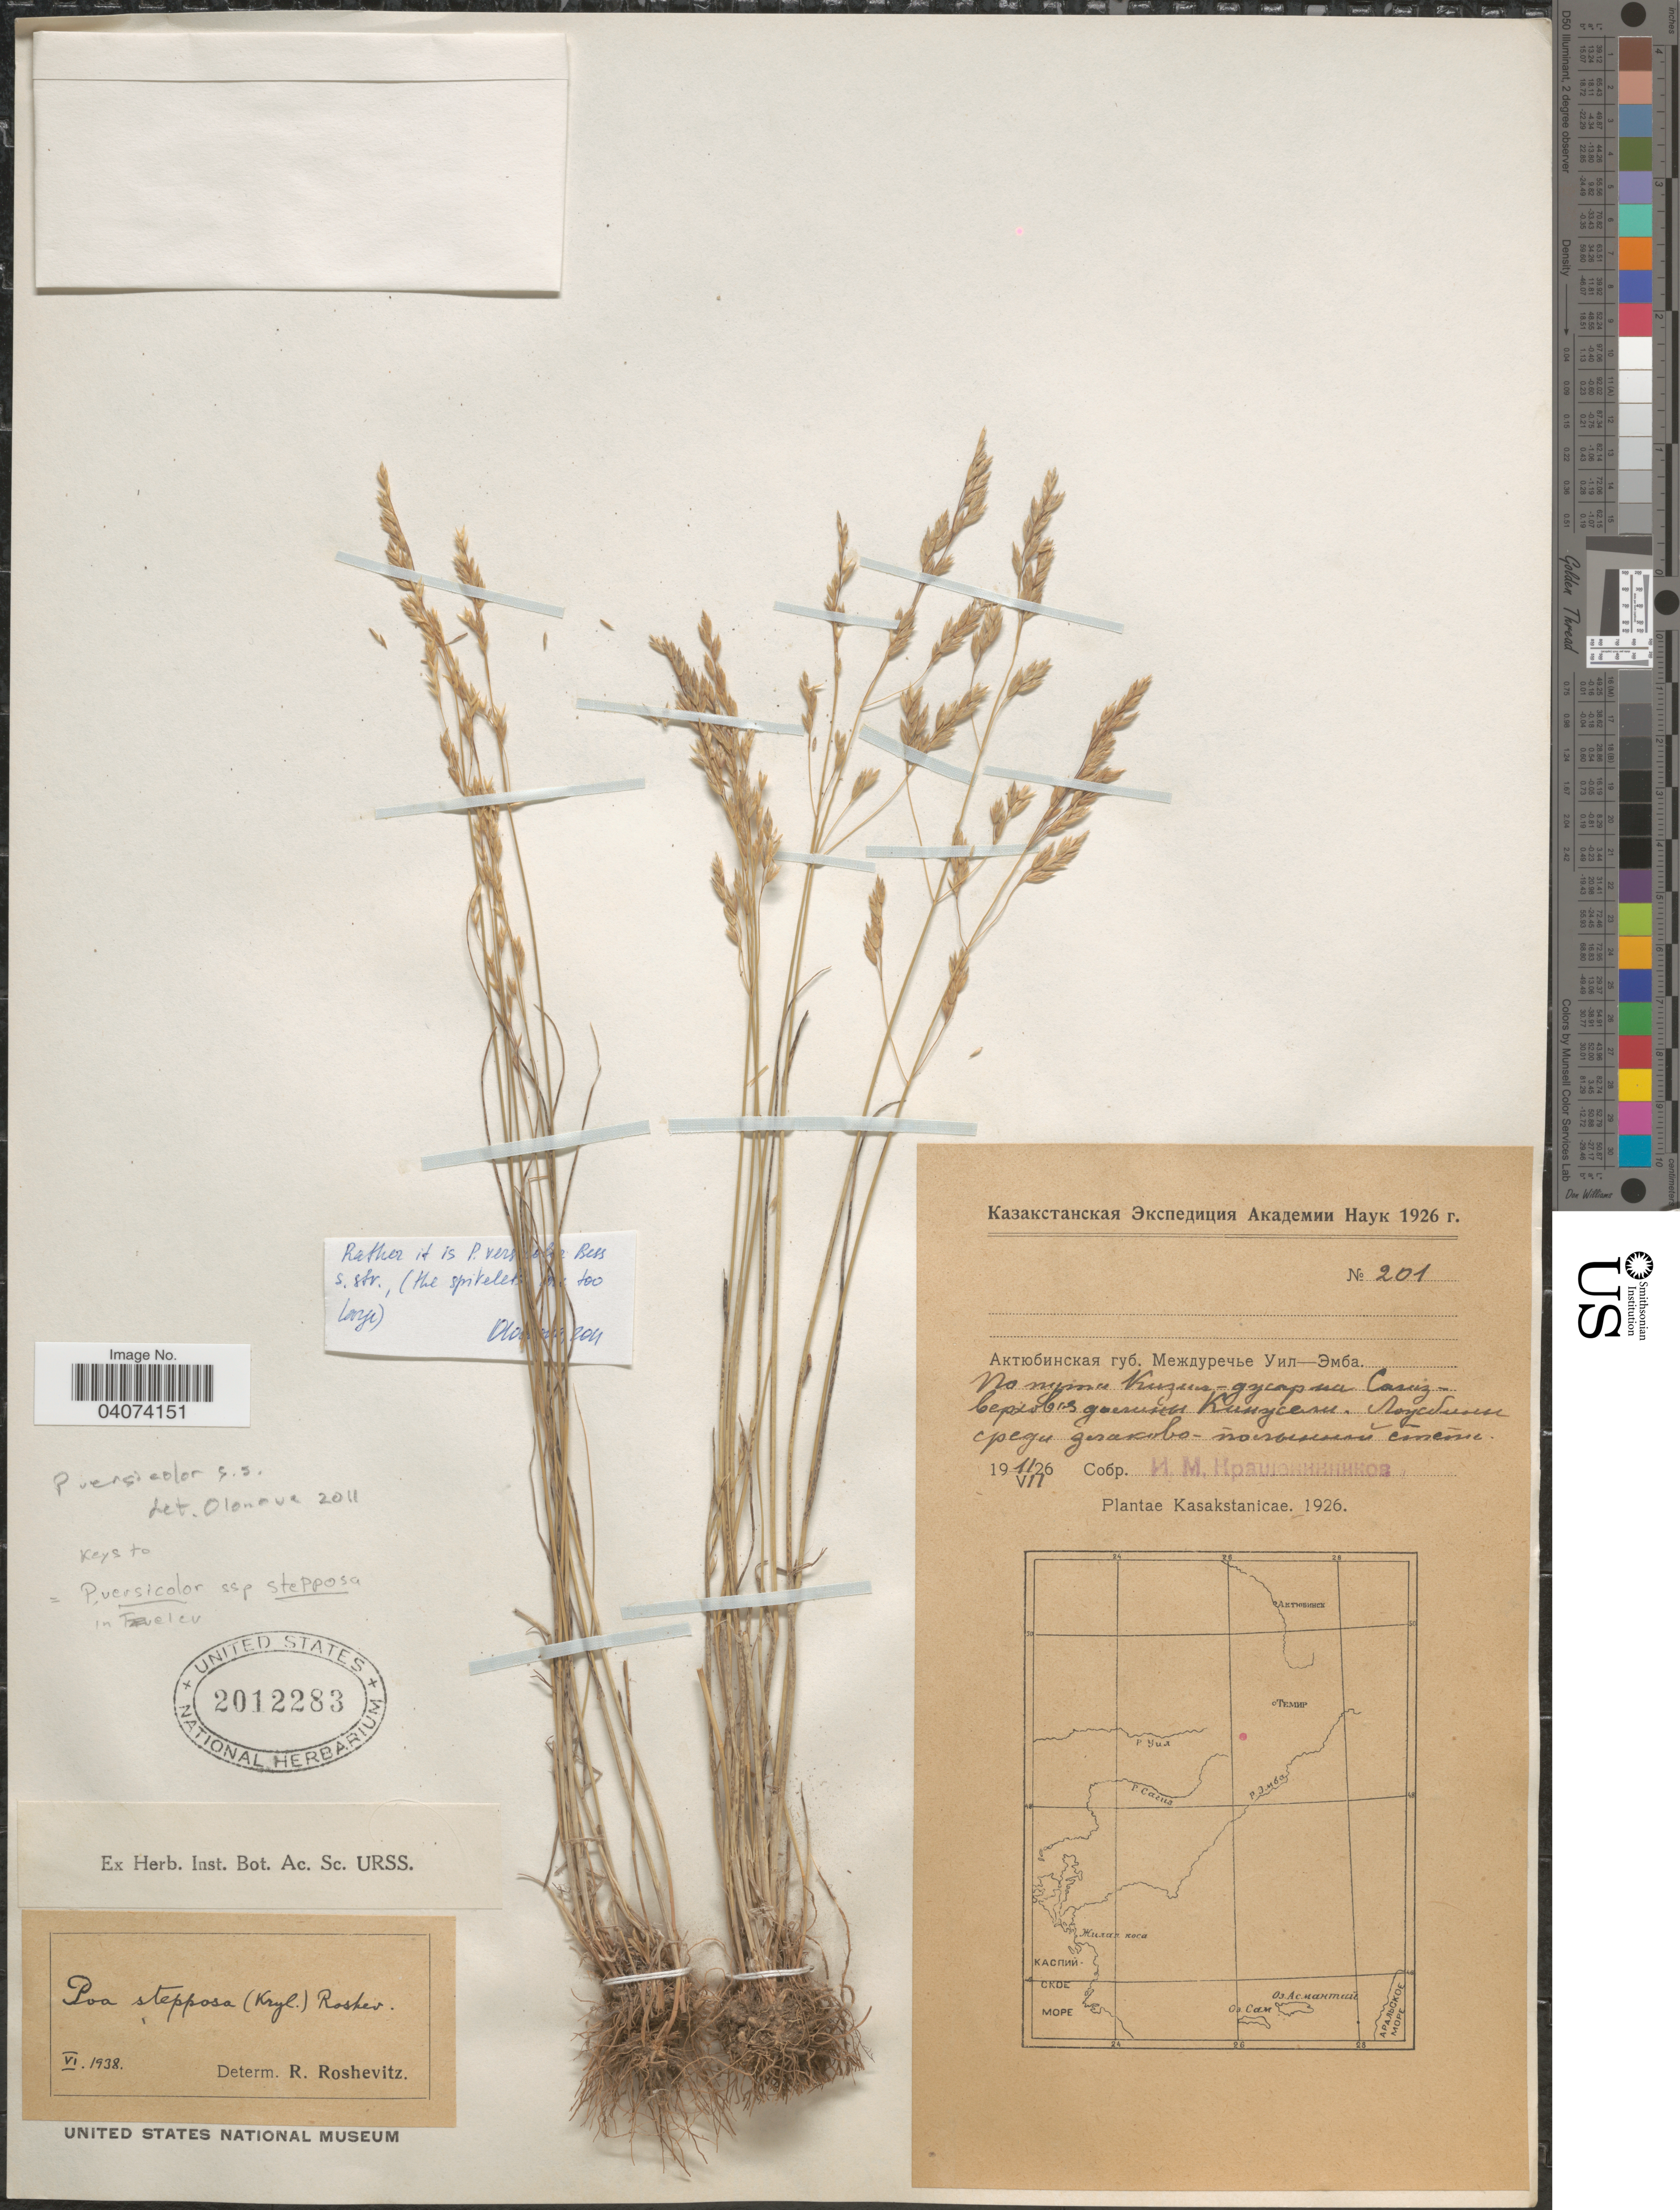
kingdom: Plantae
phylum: Tracheophyta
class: Liliopsida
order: Poales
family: Poaceae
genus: Poa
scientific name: Poa versicolor subsp. stepposa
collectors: I. Krasheninnikov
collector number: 201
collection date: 1926-07-11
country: Kazakhstan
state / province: Aqtobe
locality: Between rivers Uli and Emba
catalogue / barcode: US 2012283